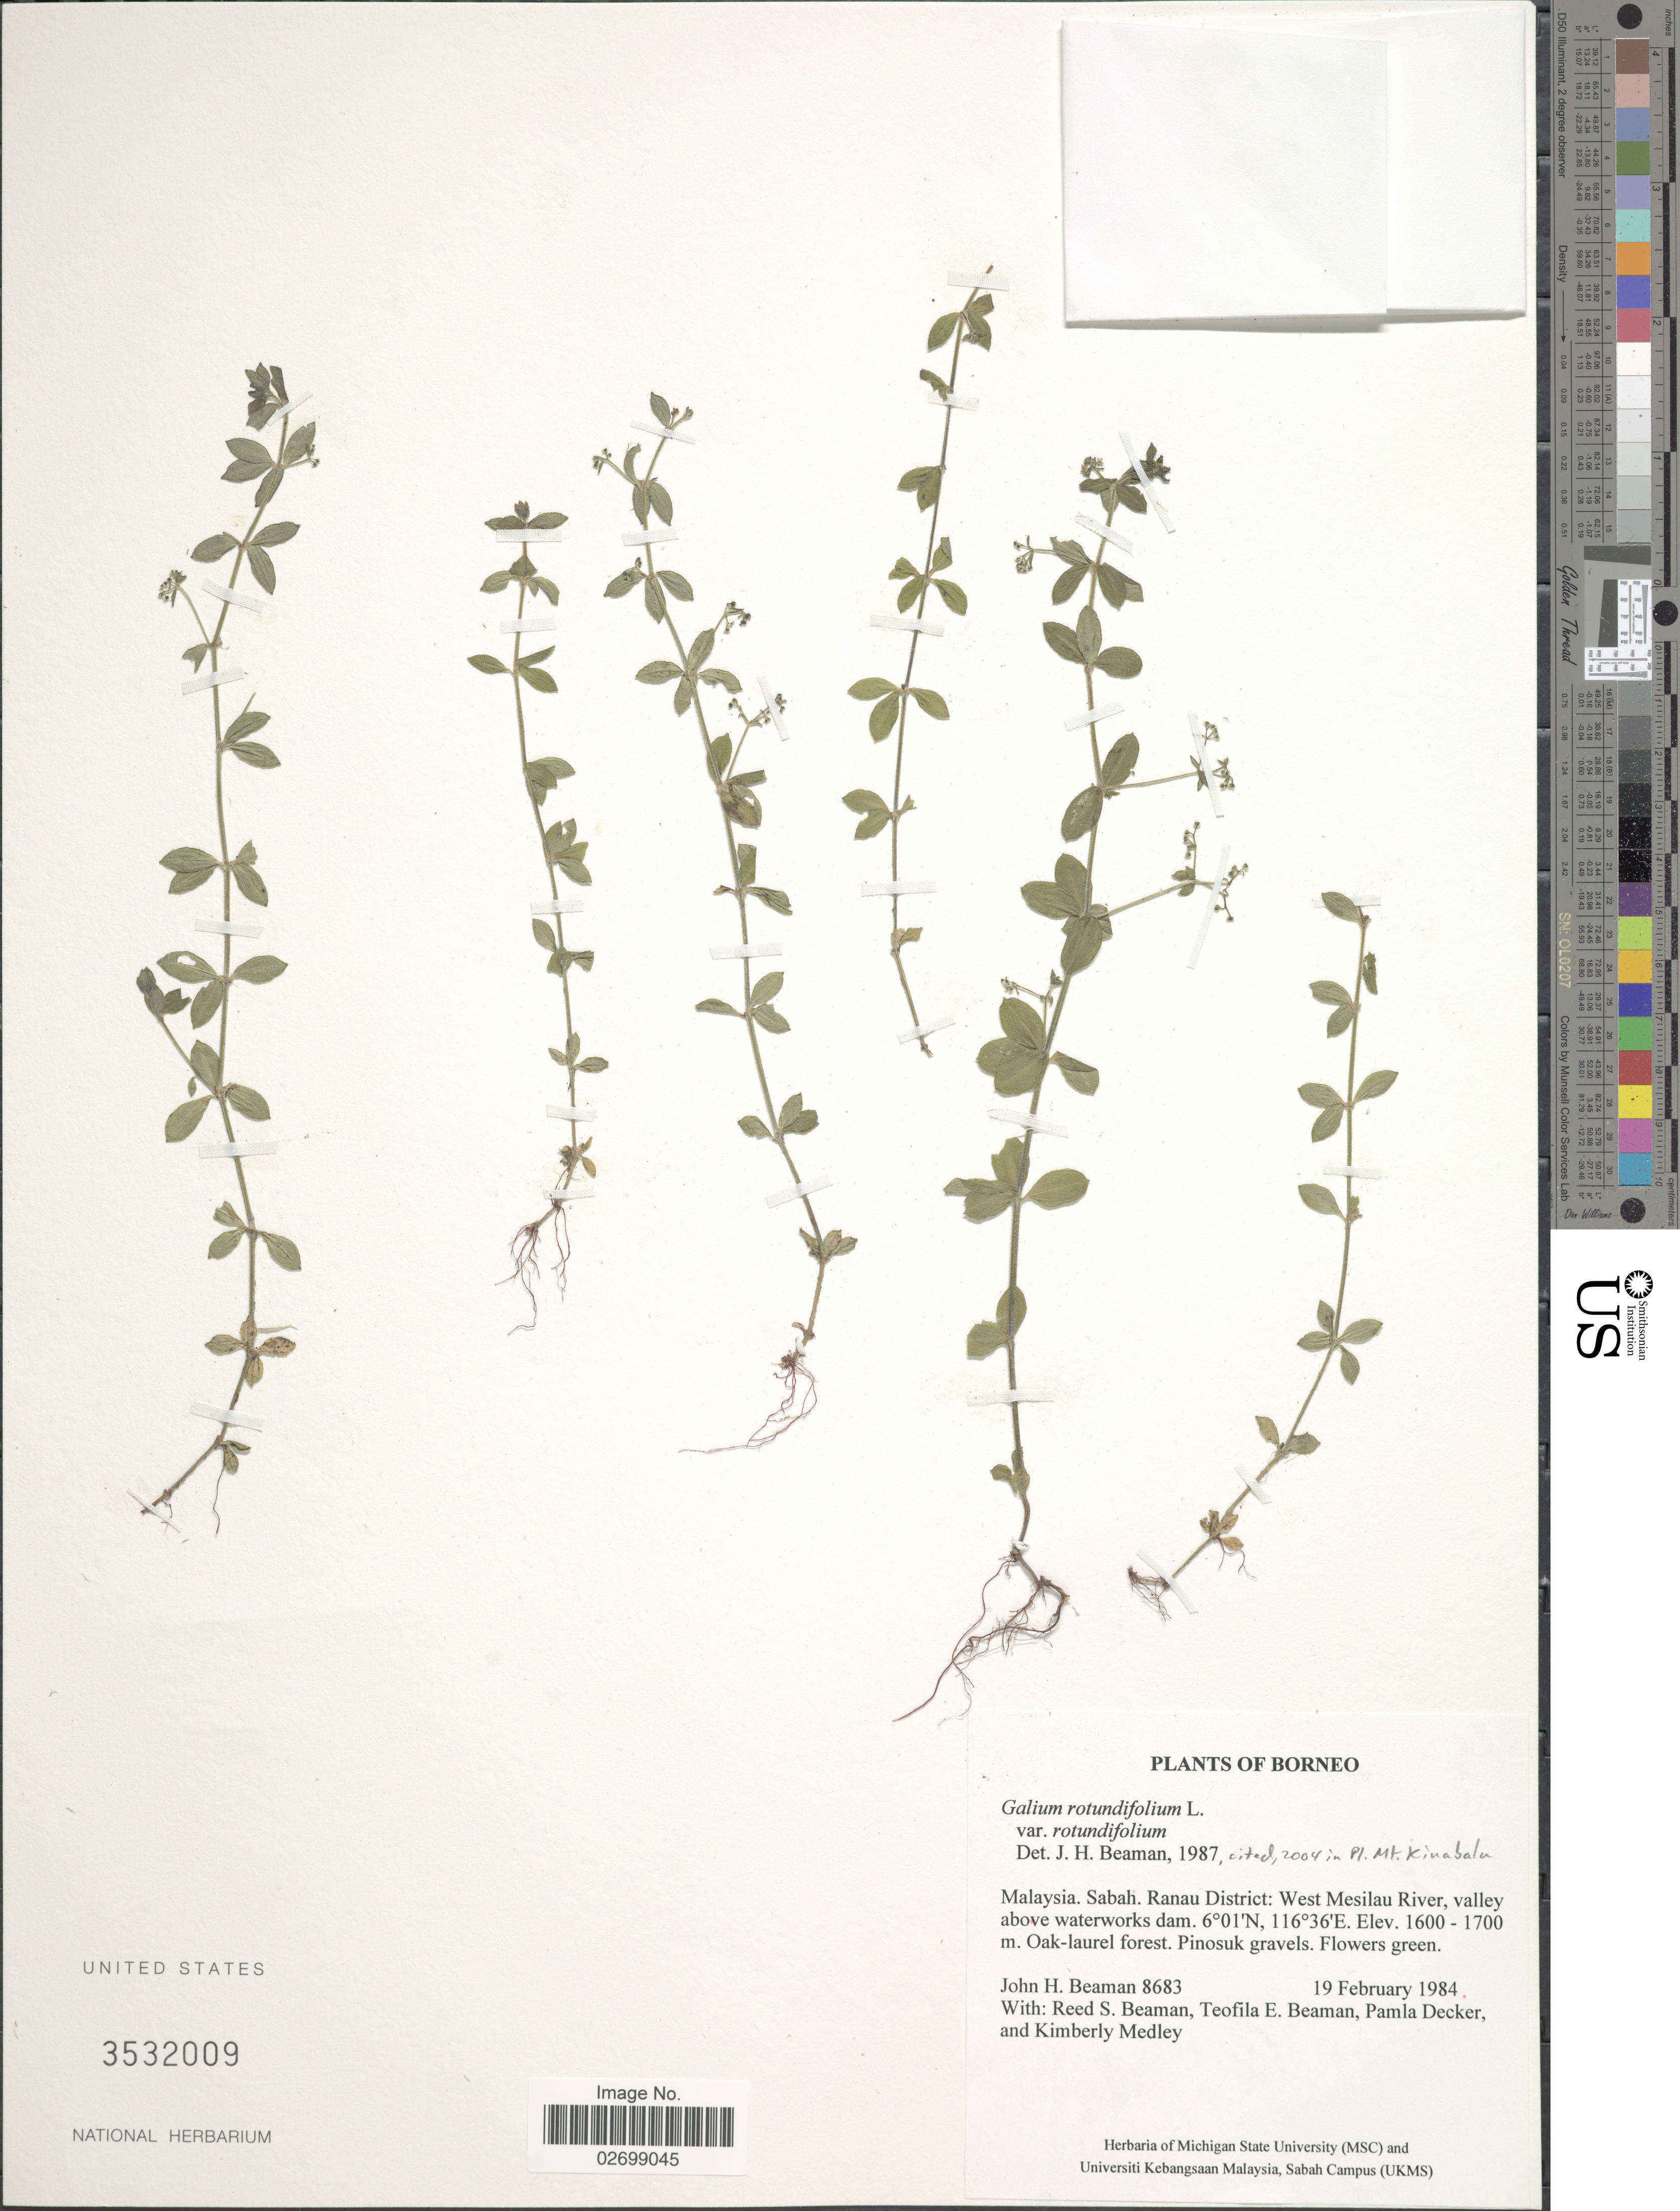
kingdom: Plantae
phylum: Tracheophyta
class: Magnoliopsida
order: Gentianales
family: Rubiaceae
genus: Galium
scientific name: Galium rotundifolium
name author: L.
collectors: J. H. Beaman, R. S. Beaman, T. E. Beaman, P. Decker & K. Medley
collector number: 8683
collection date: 1984-02-19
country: Malaysia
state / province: Sabah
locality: Borneo, Ranau District: West Mesilau River, valley above waterworks dam, Oak-laurel forest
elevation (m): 1600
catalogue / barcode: US 3532009